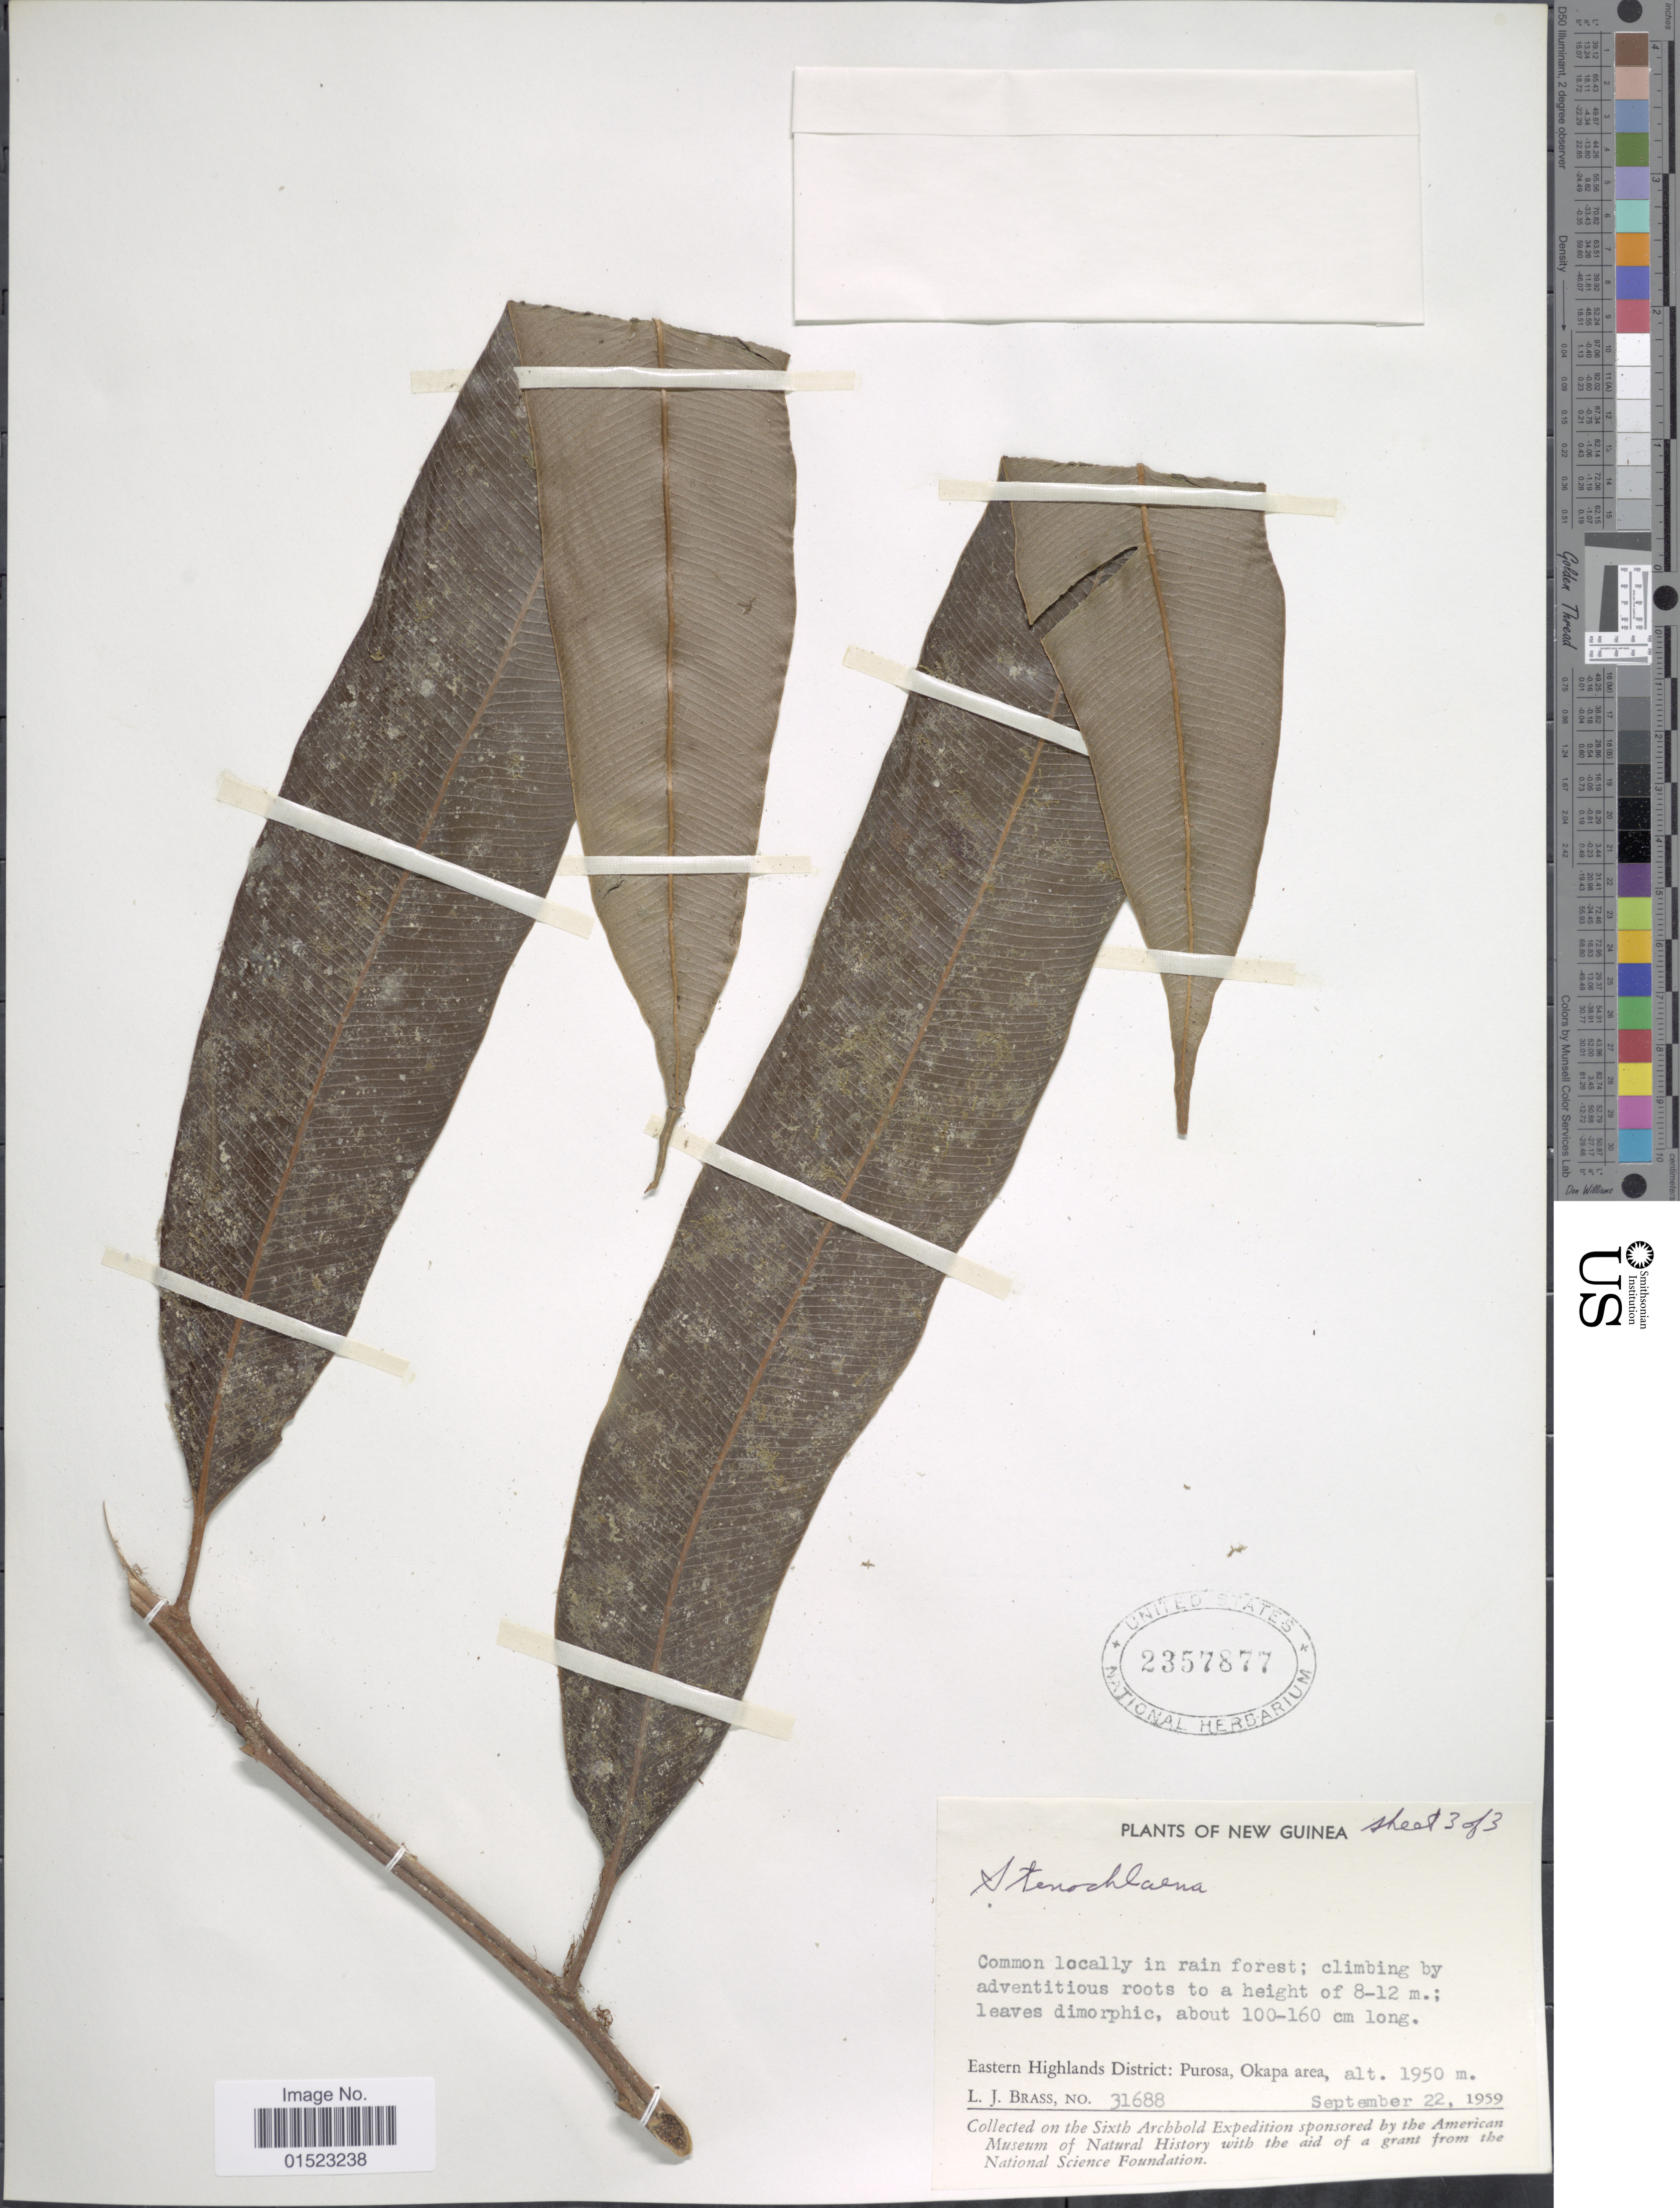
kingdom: Plantae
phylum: Tracheophyta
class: Polypodiopsida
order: Polypodiales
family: Blechnaceae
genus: Brainea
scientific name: Brainea sp.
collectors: L. J. Brass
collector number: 31688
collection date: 1959-09-22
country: Papua New Guinea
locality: Eastern Highlands District, Purosa, Okapa area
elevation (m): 1950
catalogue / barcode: US 2357877